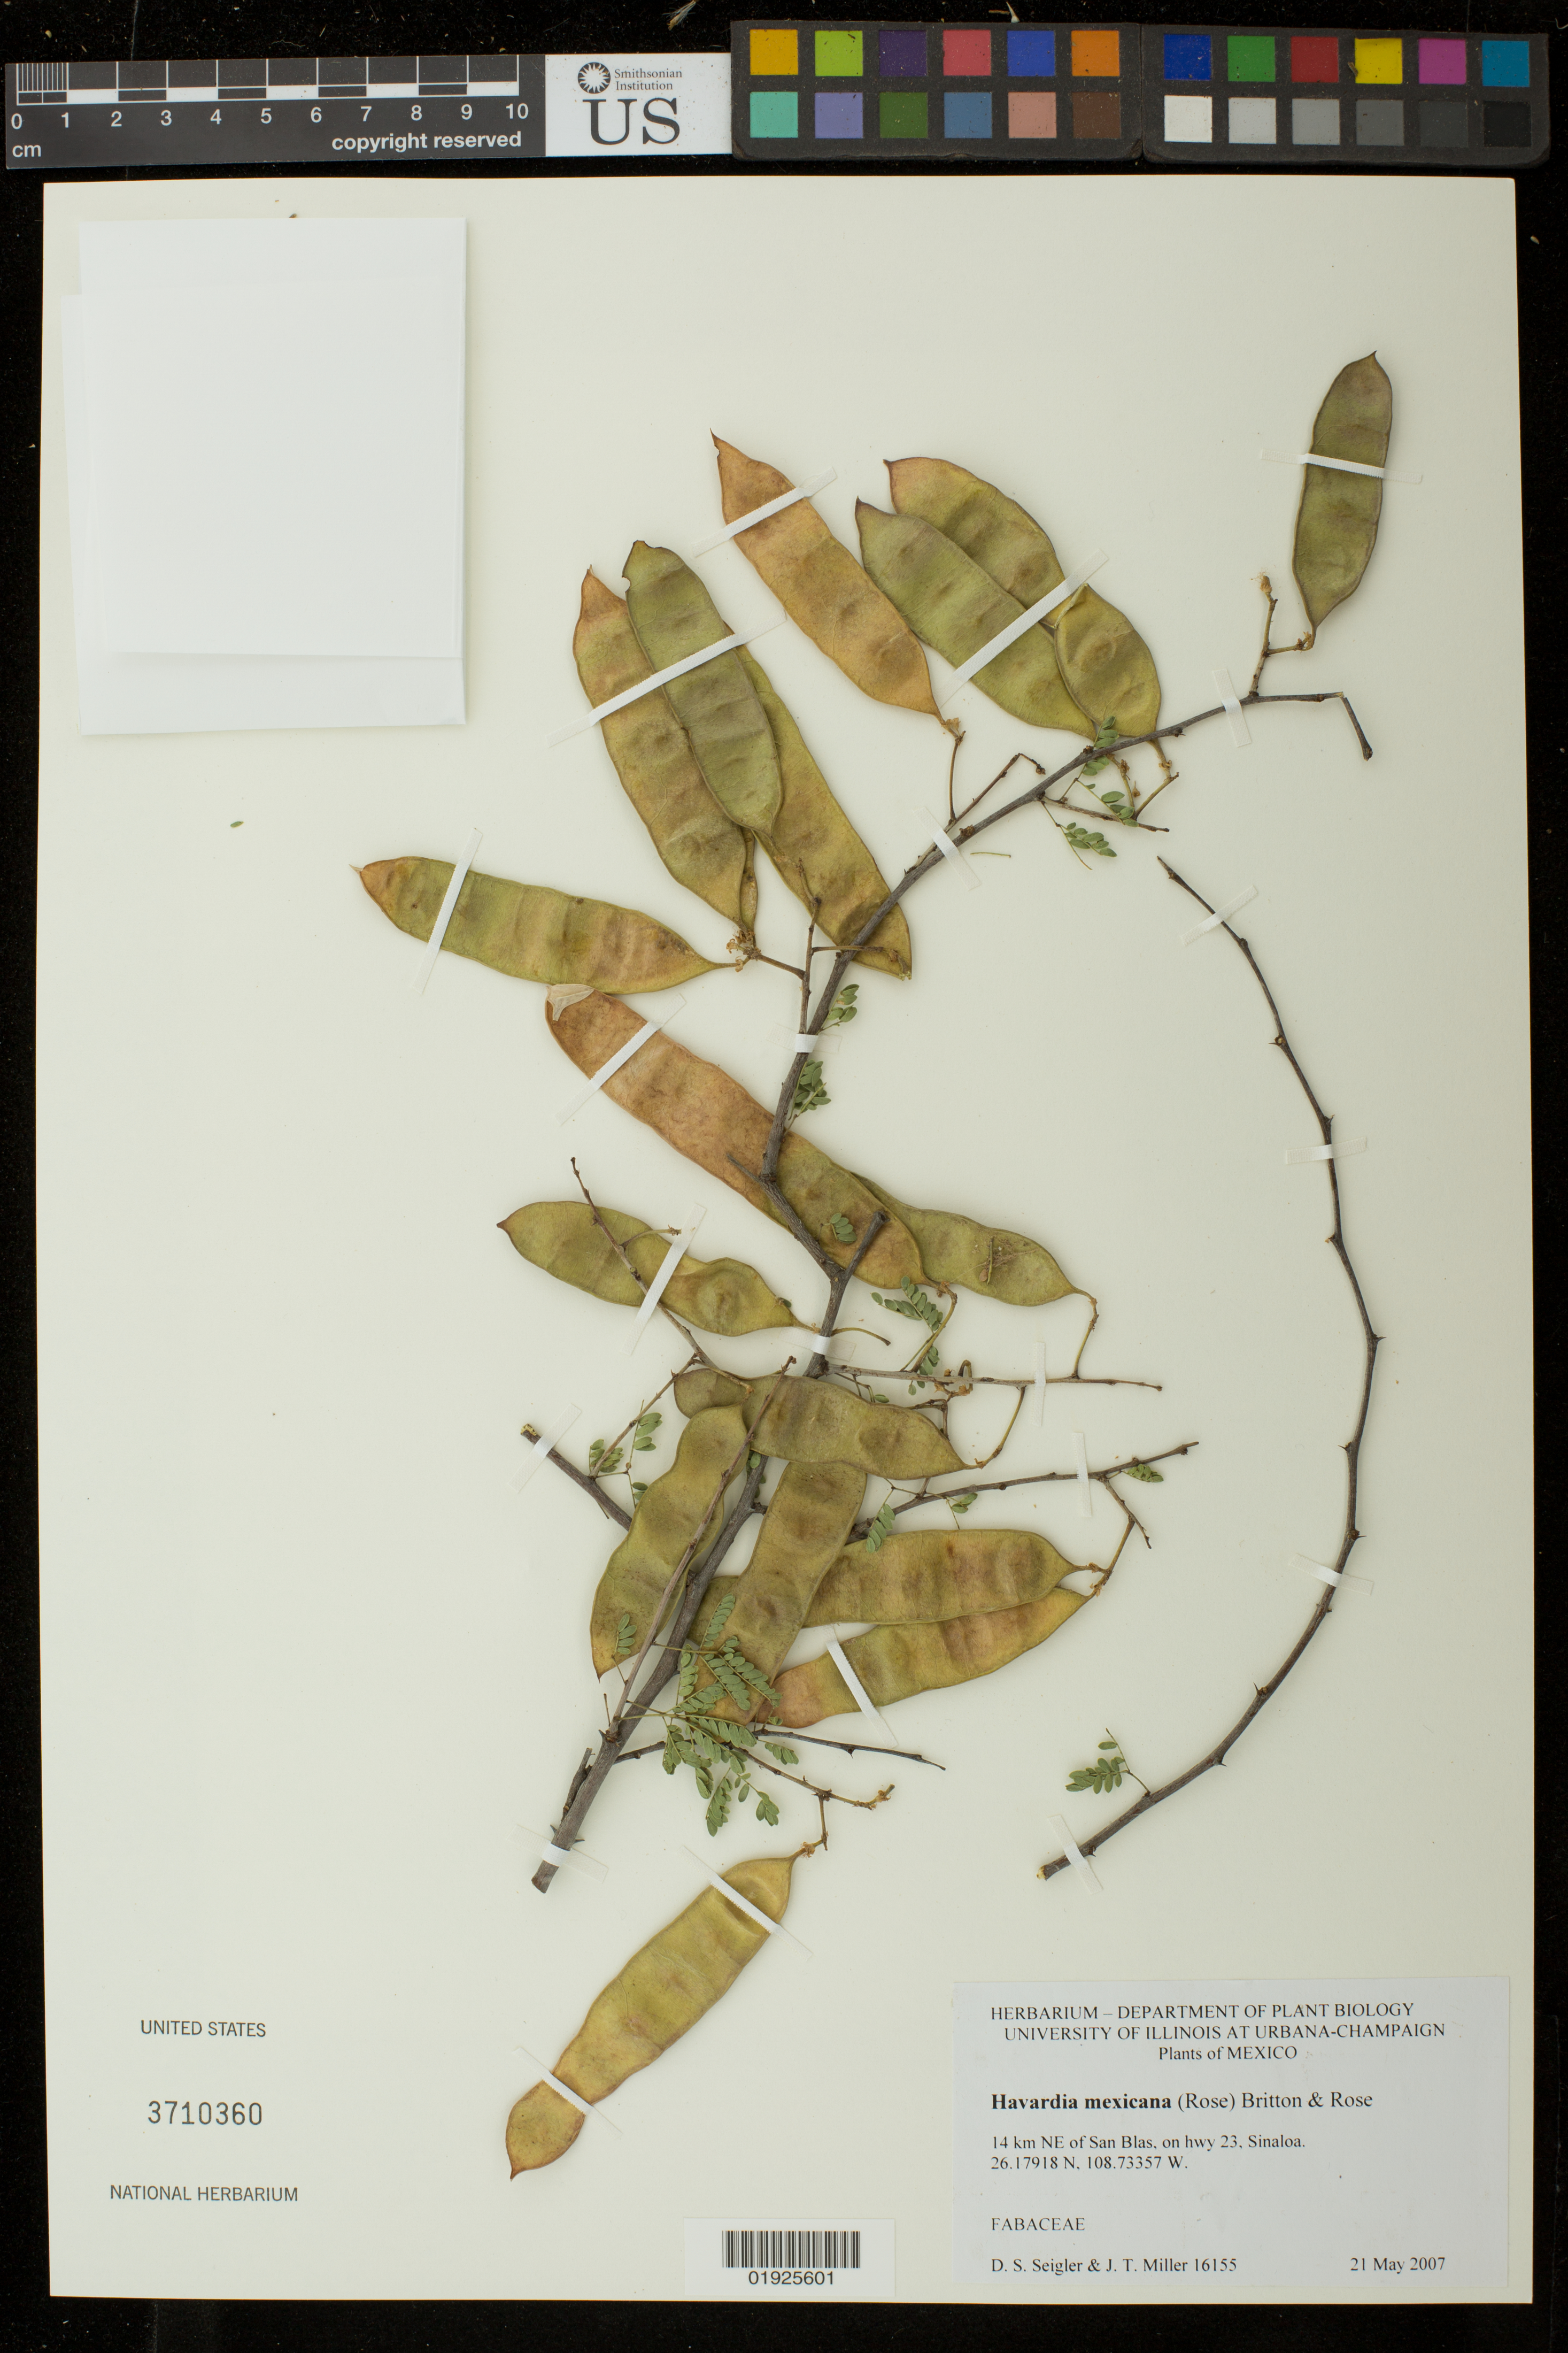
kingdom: Plantae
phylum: Tracheophyta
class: Magnoliopsida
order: Fabales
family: Fabaceae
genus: Havardia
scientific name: Havardia mexicana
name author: (Rose) Britton & Rose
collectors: D. S. Seigler & J. T. Miller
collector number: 16155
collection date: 2007-05-21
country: Mexico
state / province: Sinaloa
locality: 14 km NE of San Blas, on hwy 23.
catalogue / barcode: US 3710360